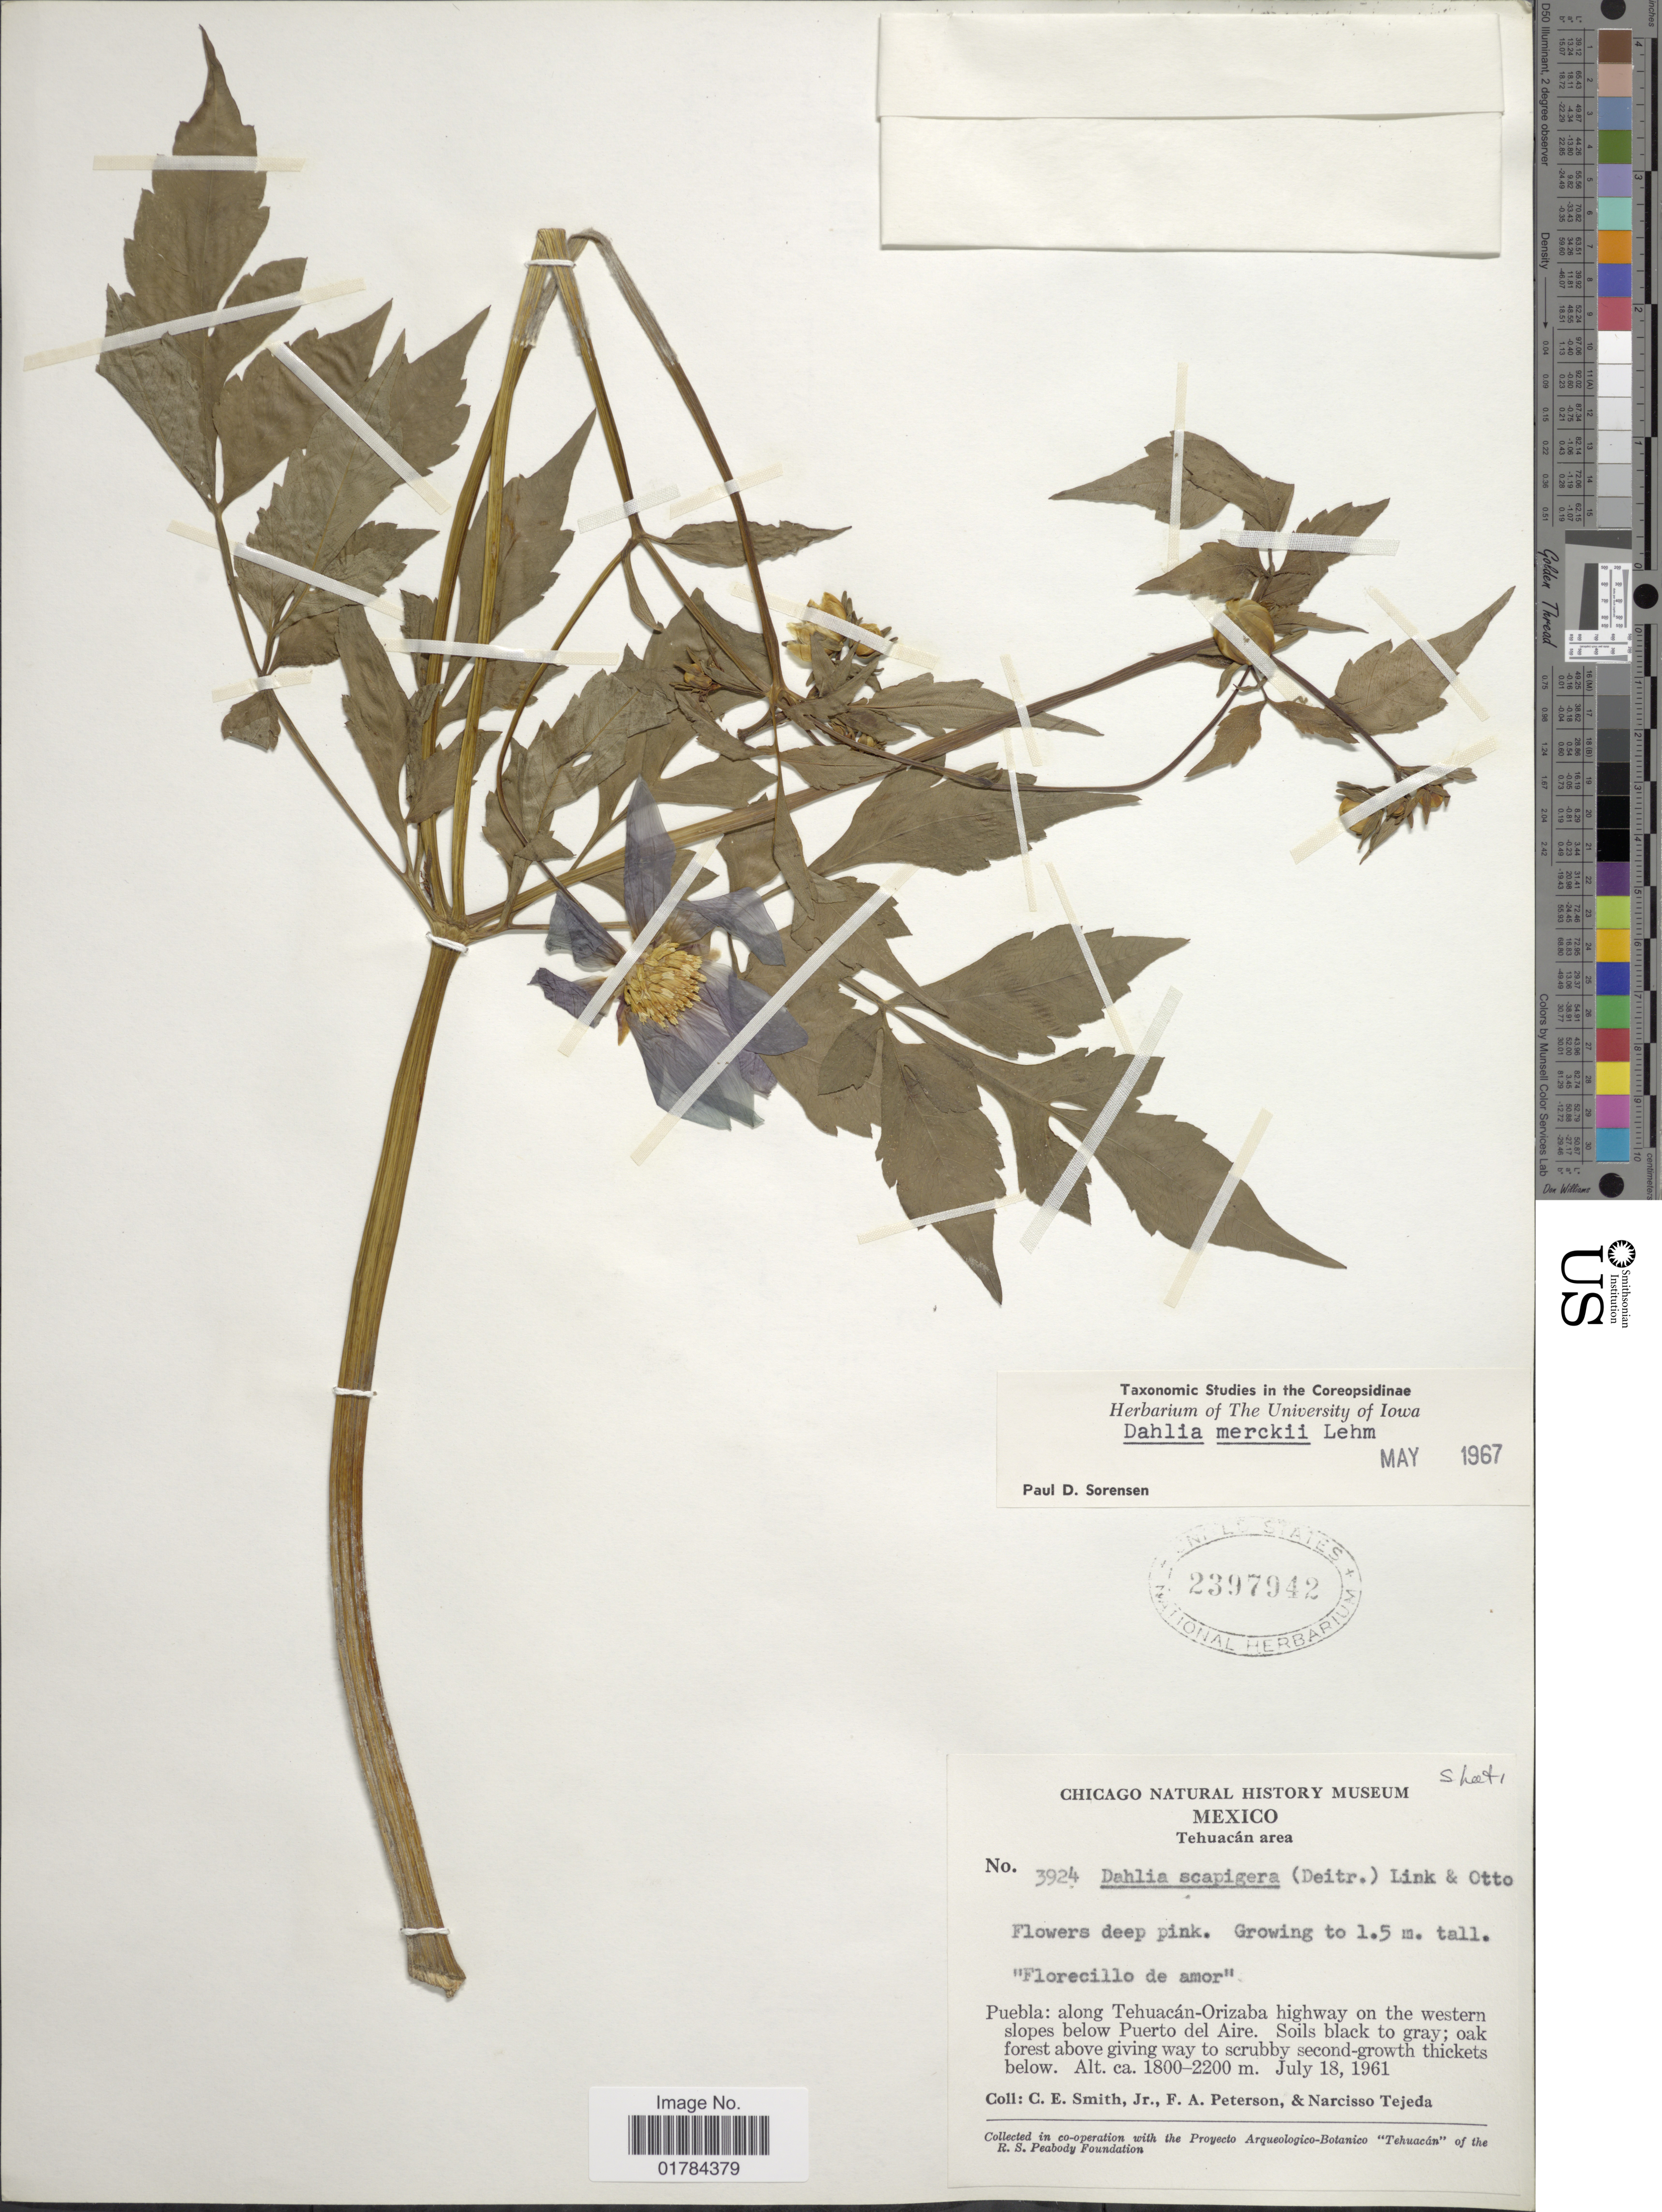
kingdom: Plantae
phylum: Tracheophyta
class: Magnoliopsida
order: Asterales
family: Asteraceae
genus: Dahlia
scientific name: Dahlia merckii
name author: Lehm.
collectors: C. E. Smith Jr., F. A. Peterson & N. Tejeda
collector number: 3924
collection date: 1961-07-18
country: Mexico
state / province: Puebla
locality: Along Tehuacan-Orizaba highway on the western slopes below Puerto del Aire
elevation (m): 1800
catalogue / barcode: US 2397942